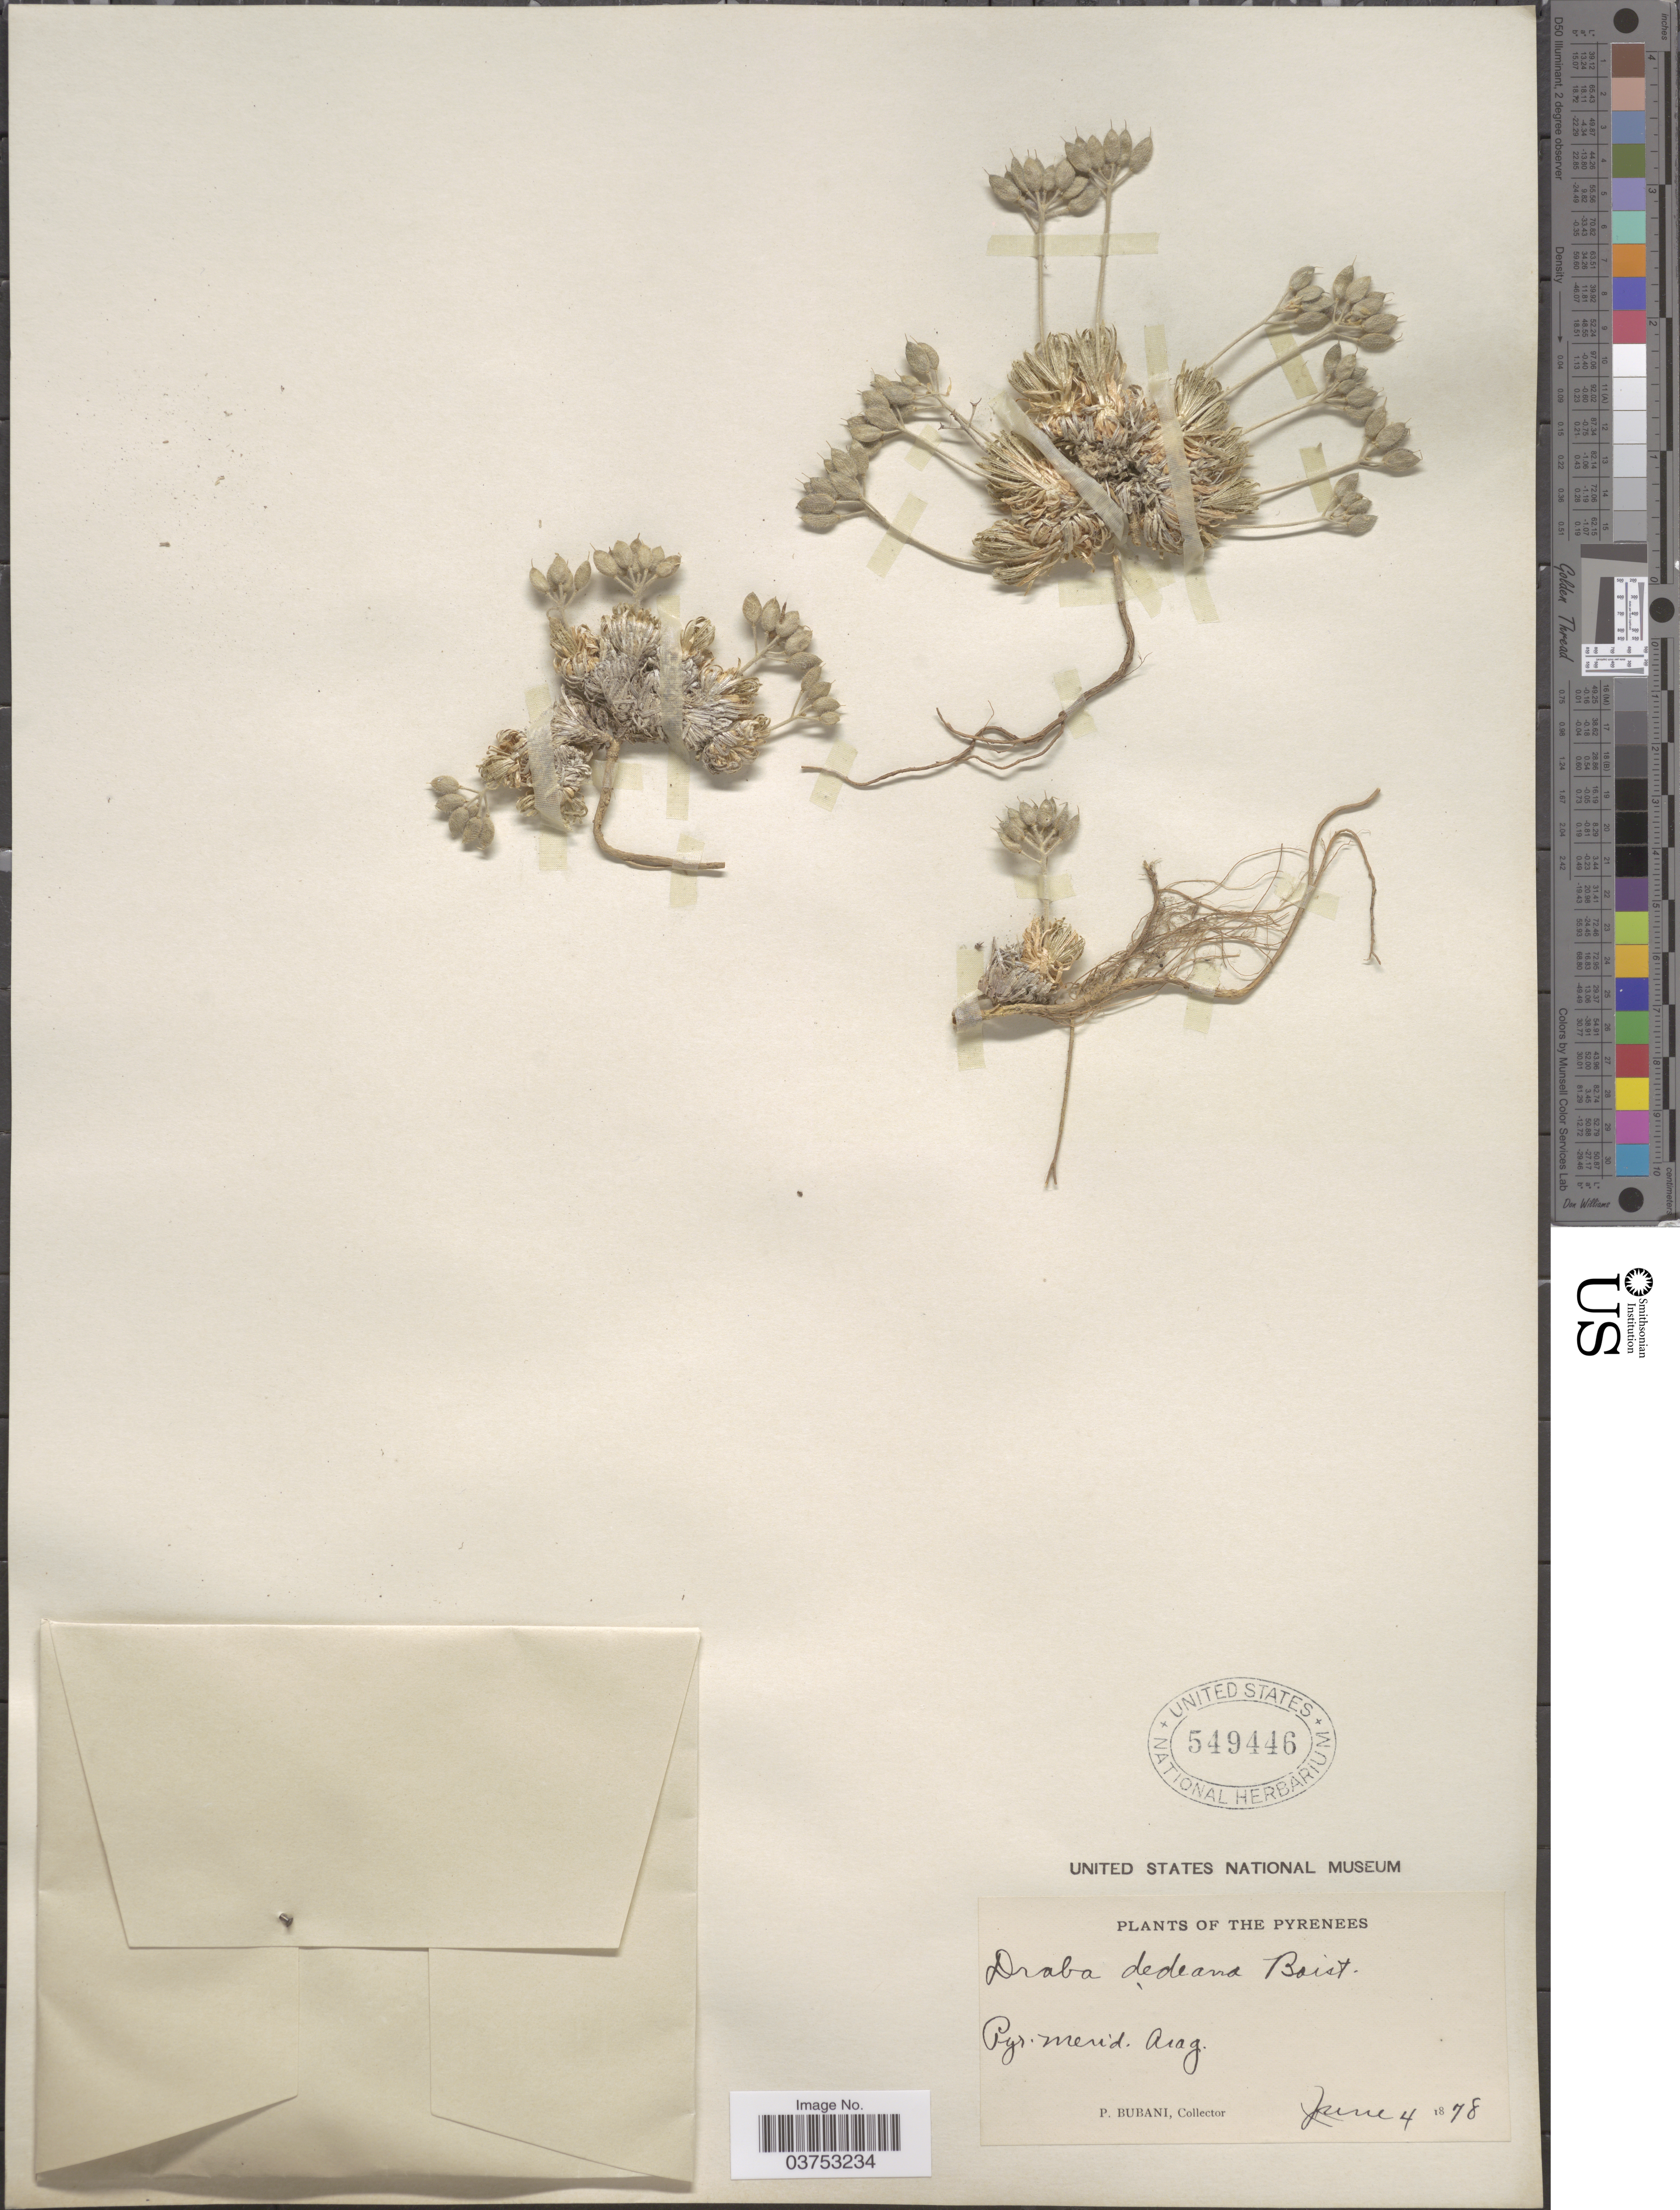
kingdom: Plantae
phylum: Tracheophyta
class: Magnoliopsida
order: Brassicales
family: Brassicaceae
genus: Draba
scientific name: Draba dedeana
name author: Boiss. & Reut.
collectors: P. Bubani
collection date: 1878-06-04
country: Spain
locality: The Pyrenees. Pyr. merid. Arag.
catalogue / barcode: US 549446